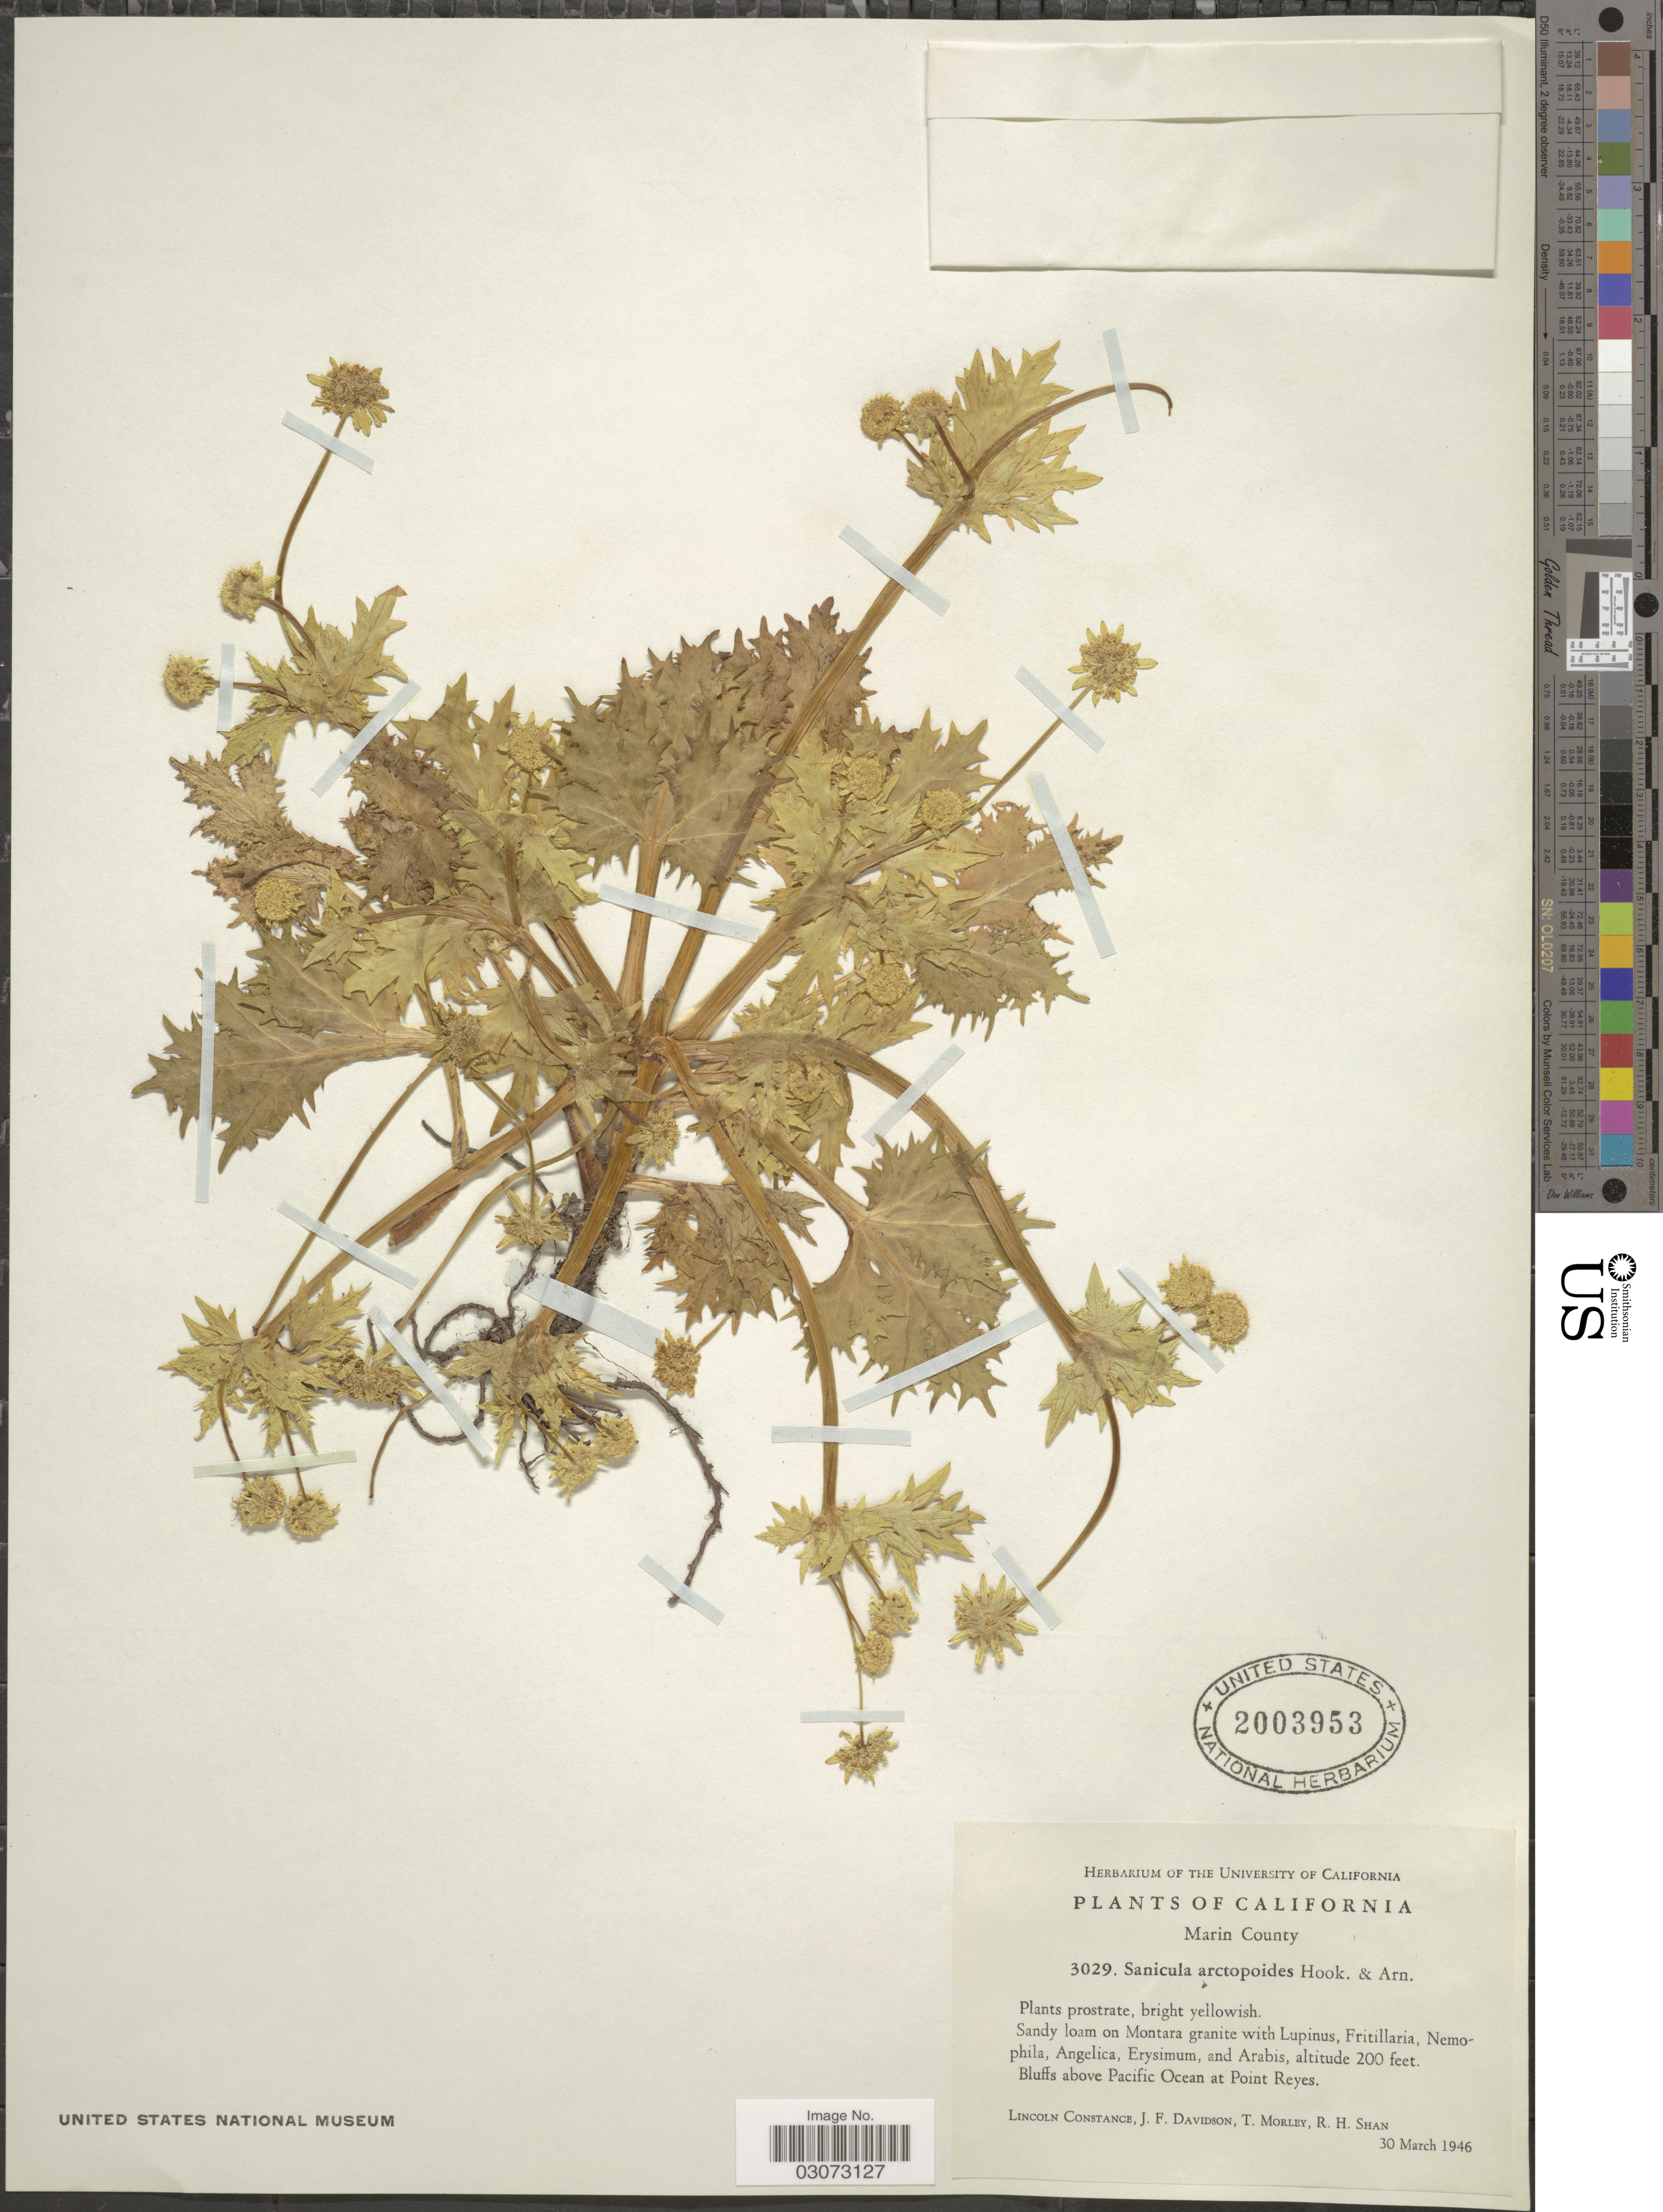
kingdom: Plantae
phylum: Tracheophyta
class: Magnoliopsida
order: Apiales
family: Apiaceae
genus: Sanicula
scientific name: Sanicula arctopoides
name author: Hook. & Arn.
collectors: L. Constance, J. F. Davidson, T. Morley & R. Shan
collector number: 3029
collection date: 1946-03-30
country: United States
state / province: California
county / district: Marin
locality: Marin County. Bluffs above Pacific Ocean at Point Reyes.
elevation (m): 61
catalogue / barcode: US 2003953